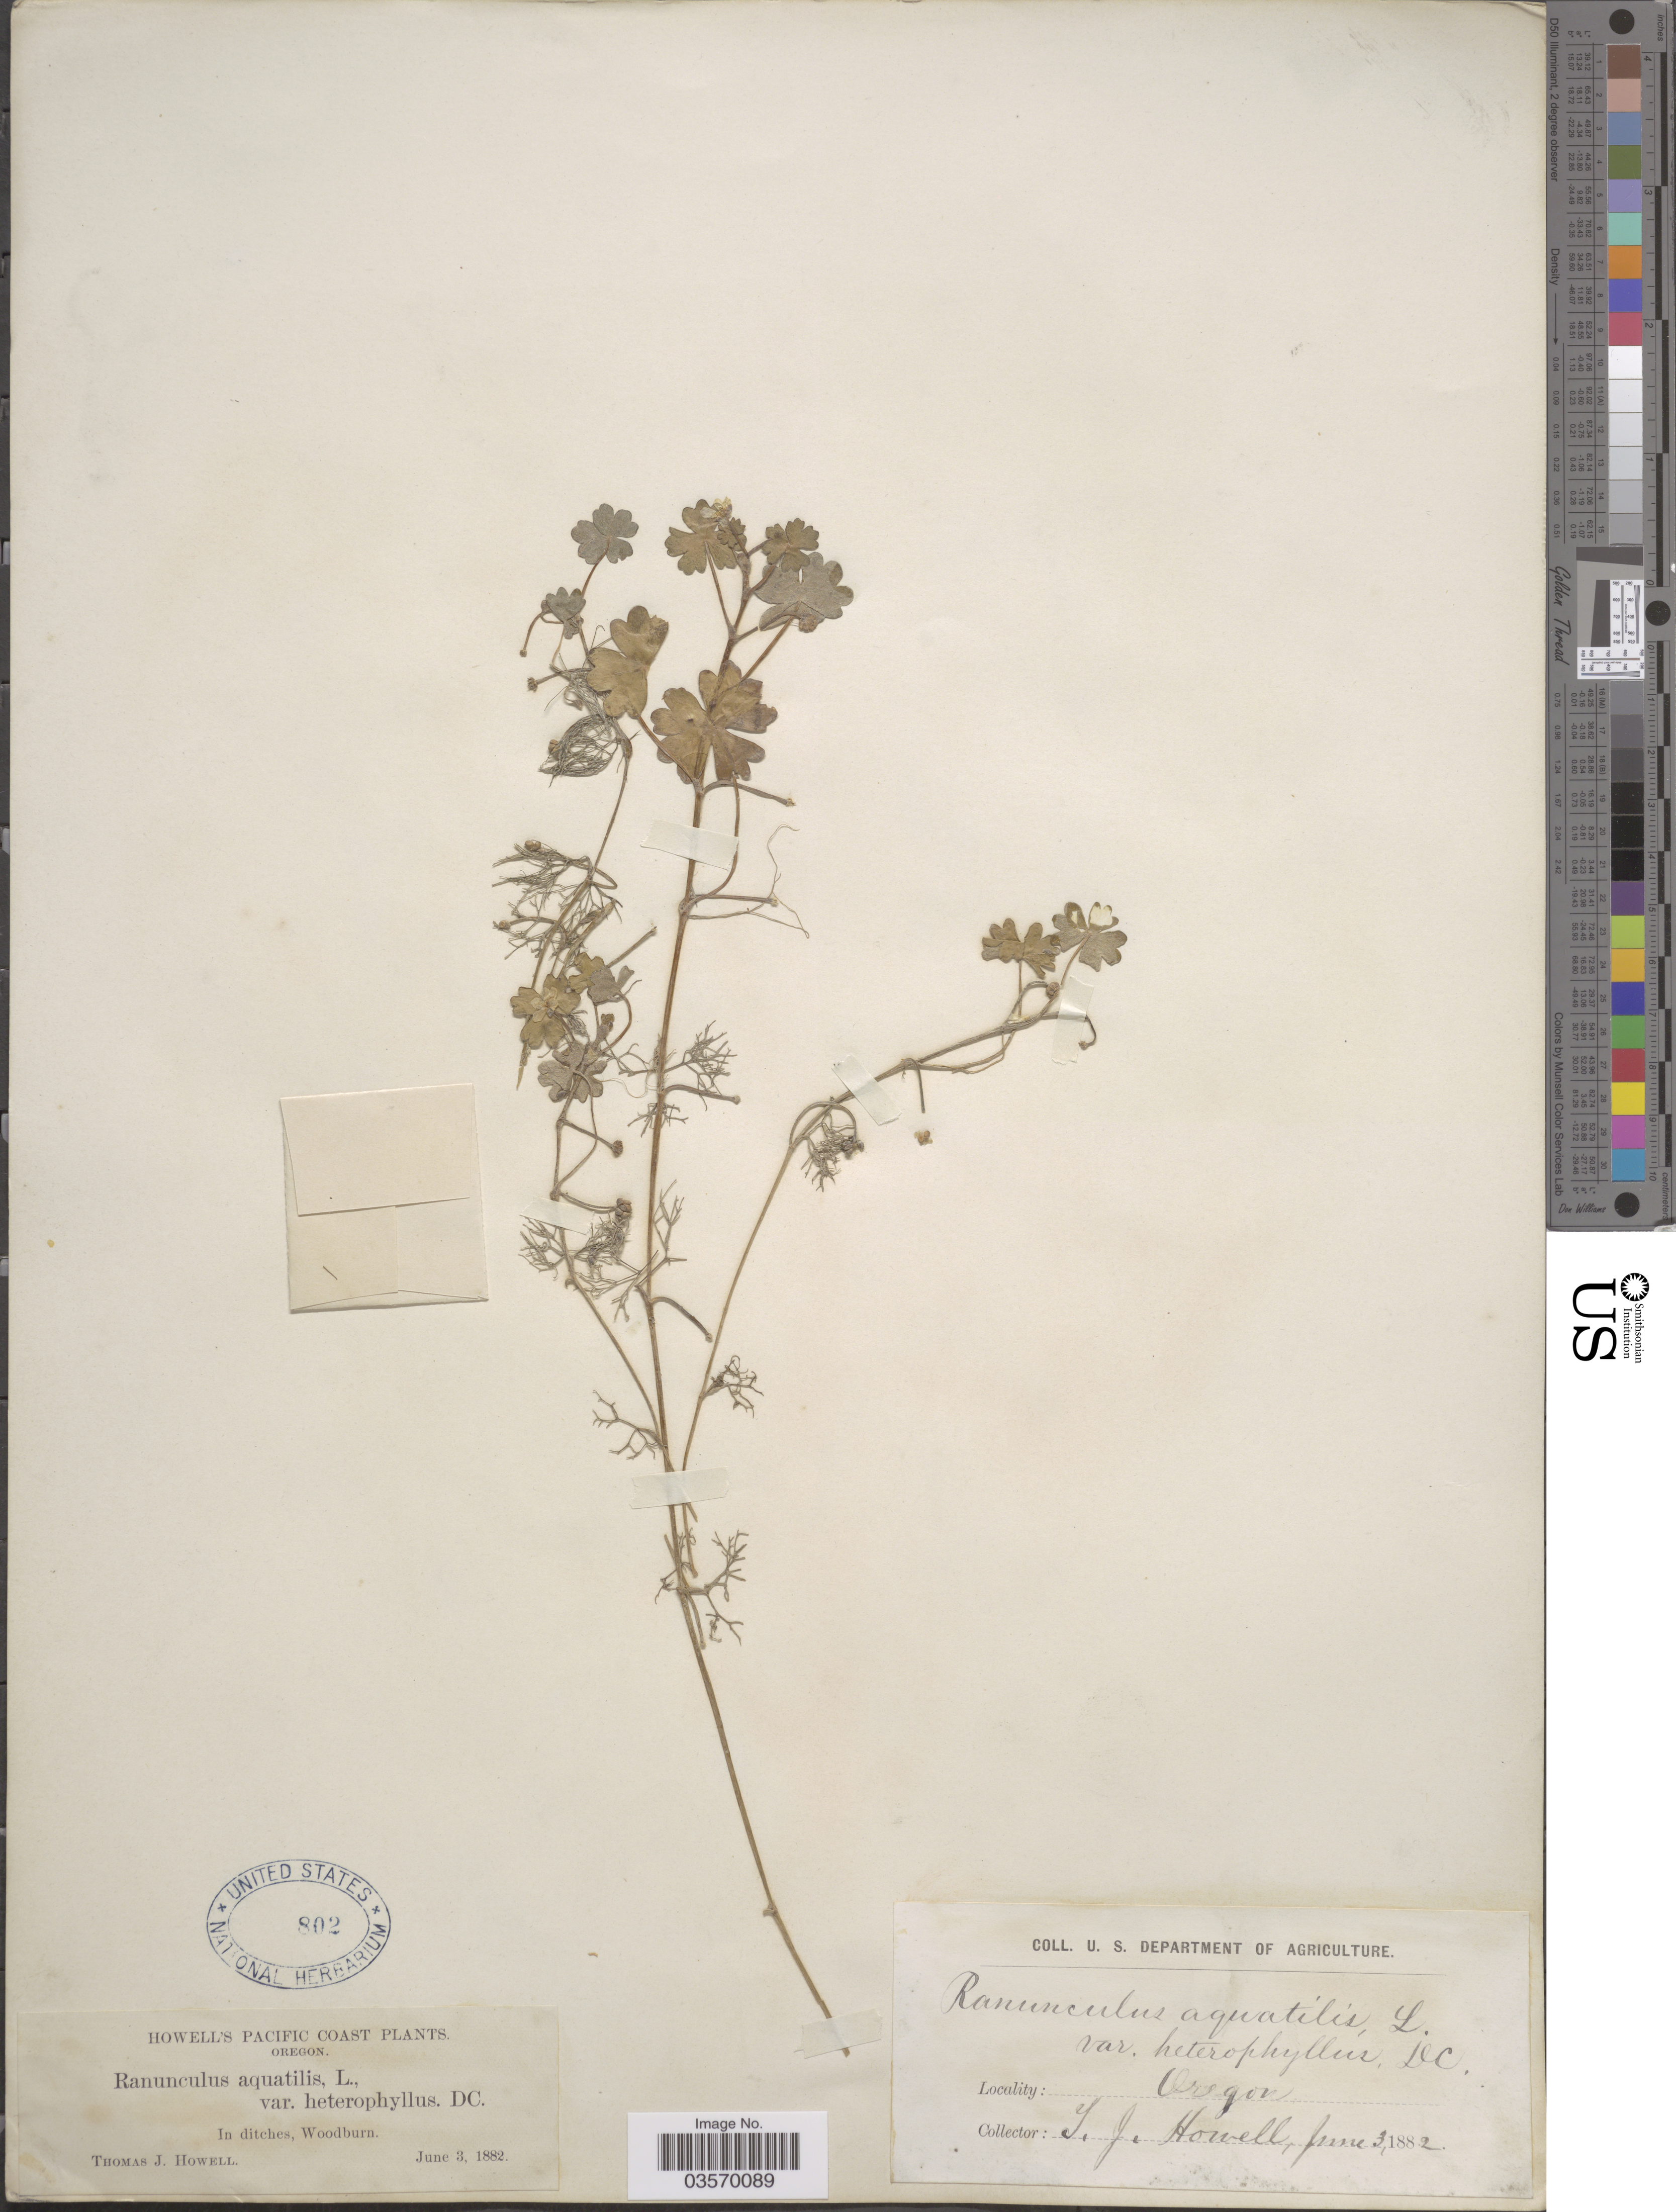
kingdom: Plantae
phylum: Tracheophyta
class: Magnoliopsida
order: Ranunculales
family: Ranunculaceae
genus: Ranunculus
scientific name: Ranunculus sp.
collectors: T. J. Howell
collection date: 1882-06-03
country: United States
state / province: Oregon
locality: Pacific Coast. In ditches, Woodburn.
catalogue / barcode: US 802